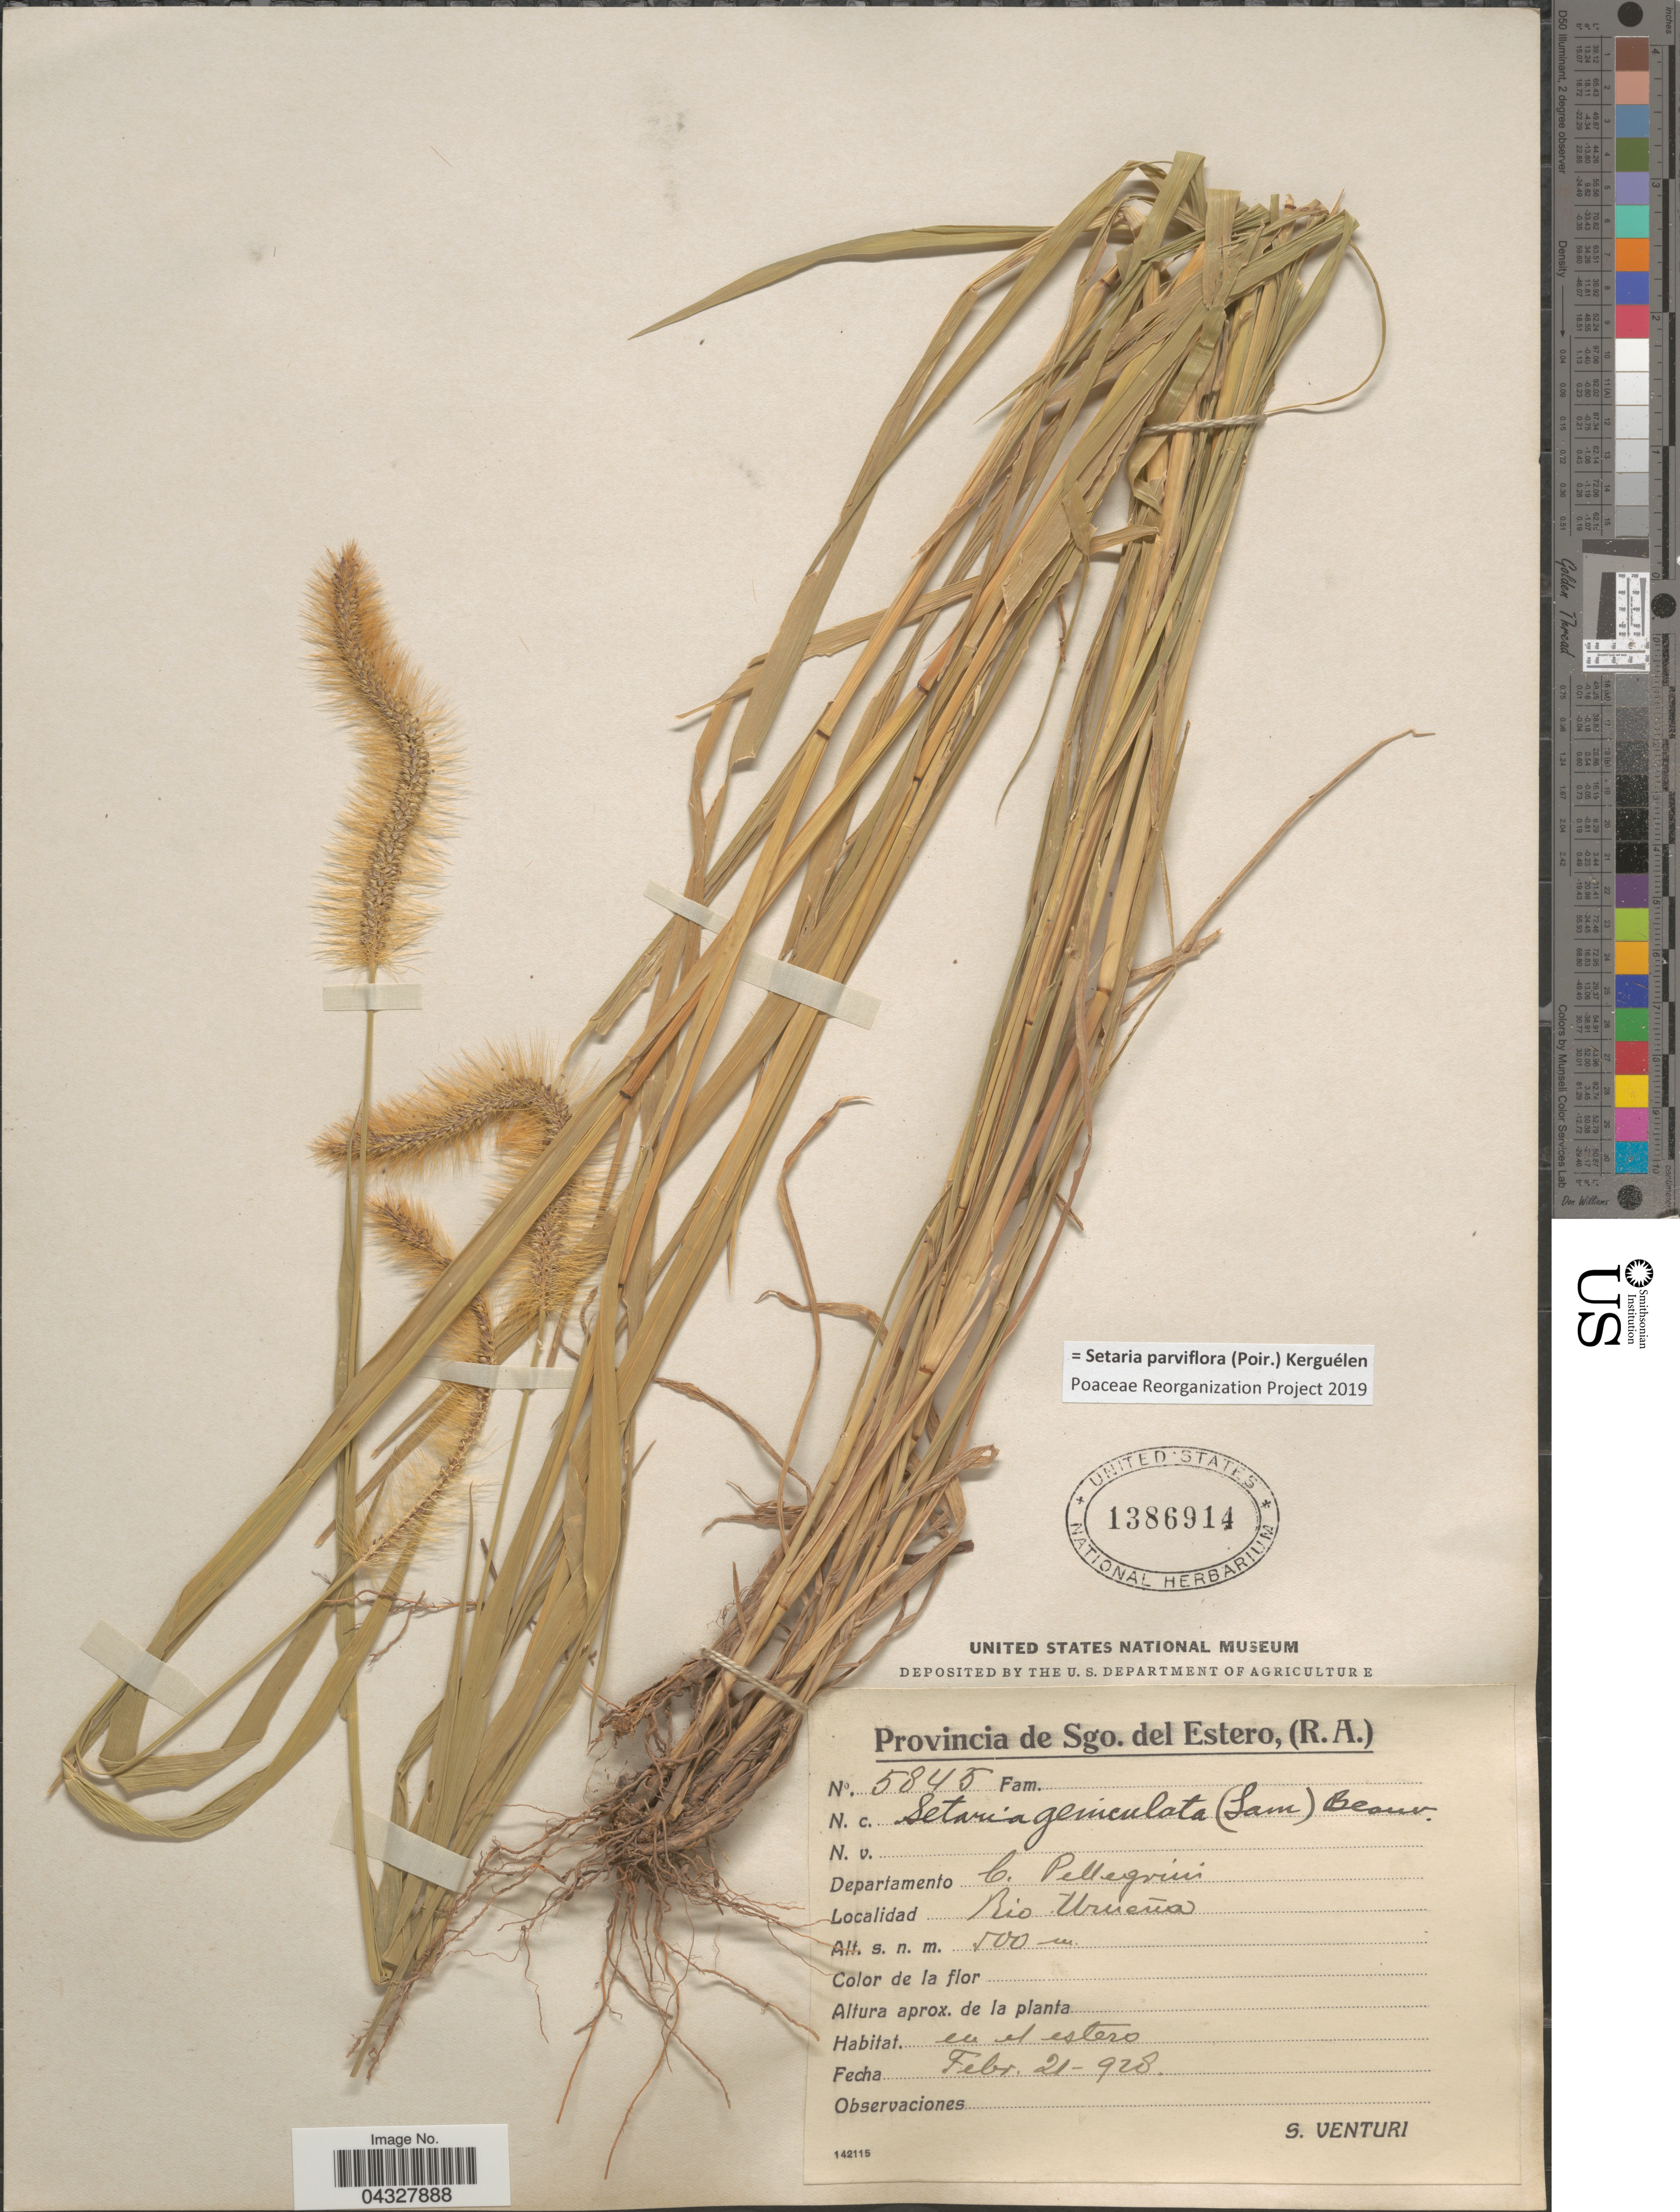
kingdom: Plantae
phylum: Tracheophyta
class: Liliopsida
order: Poales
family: Poaceae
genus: Setaria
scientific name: Setaria parviflora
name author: (Poir.) Kerguélen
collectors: S. Venturi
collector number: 5845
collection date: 1928-02-21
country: Argentina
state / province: Santiago del Estero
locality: Departamento C. Pellegrini. Rio Urueña.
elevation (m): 500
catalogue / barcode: US 1386914